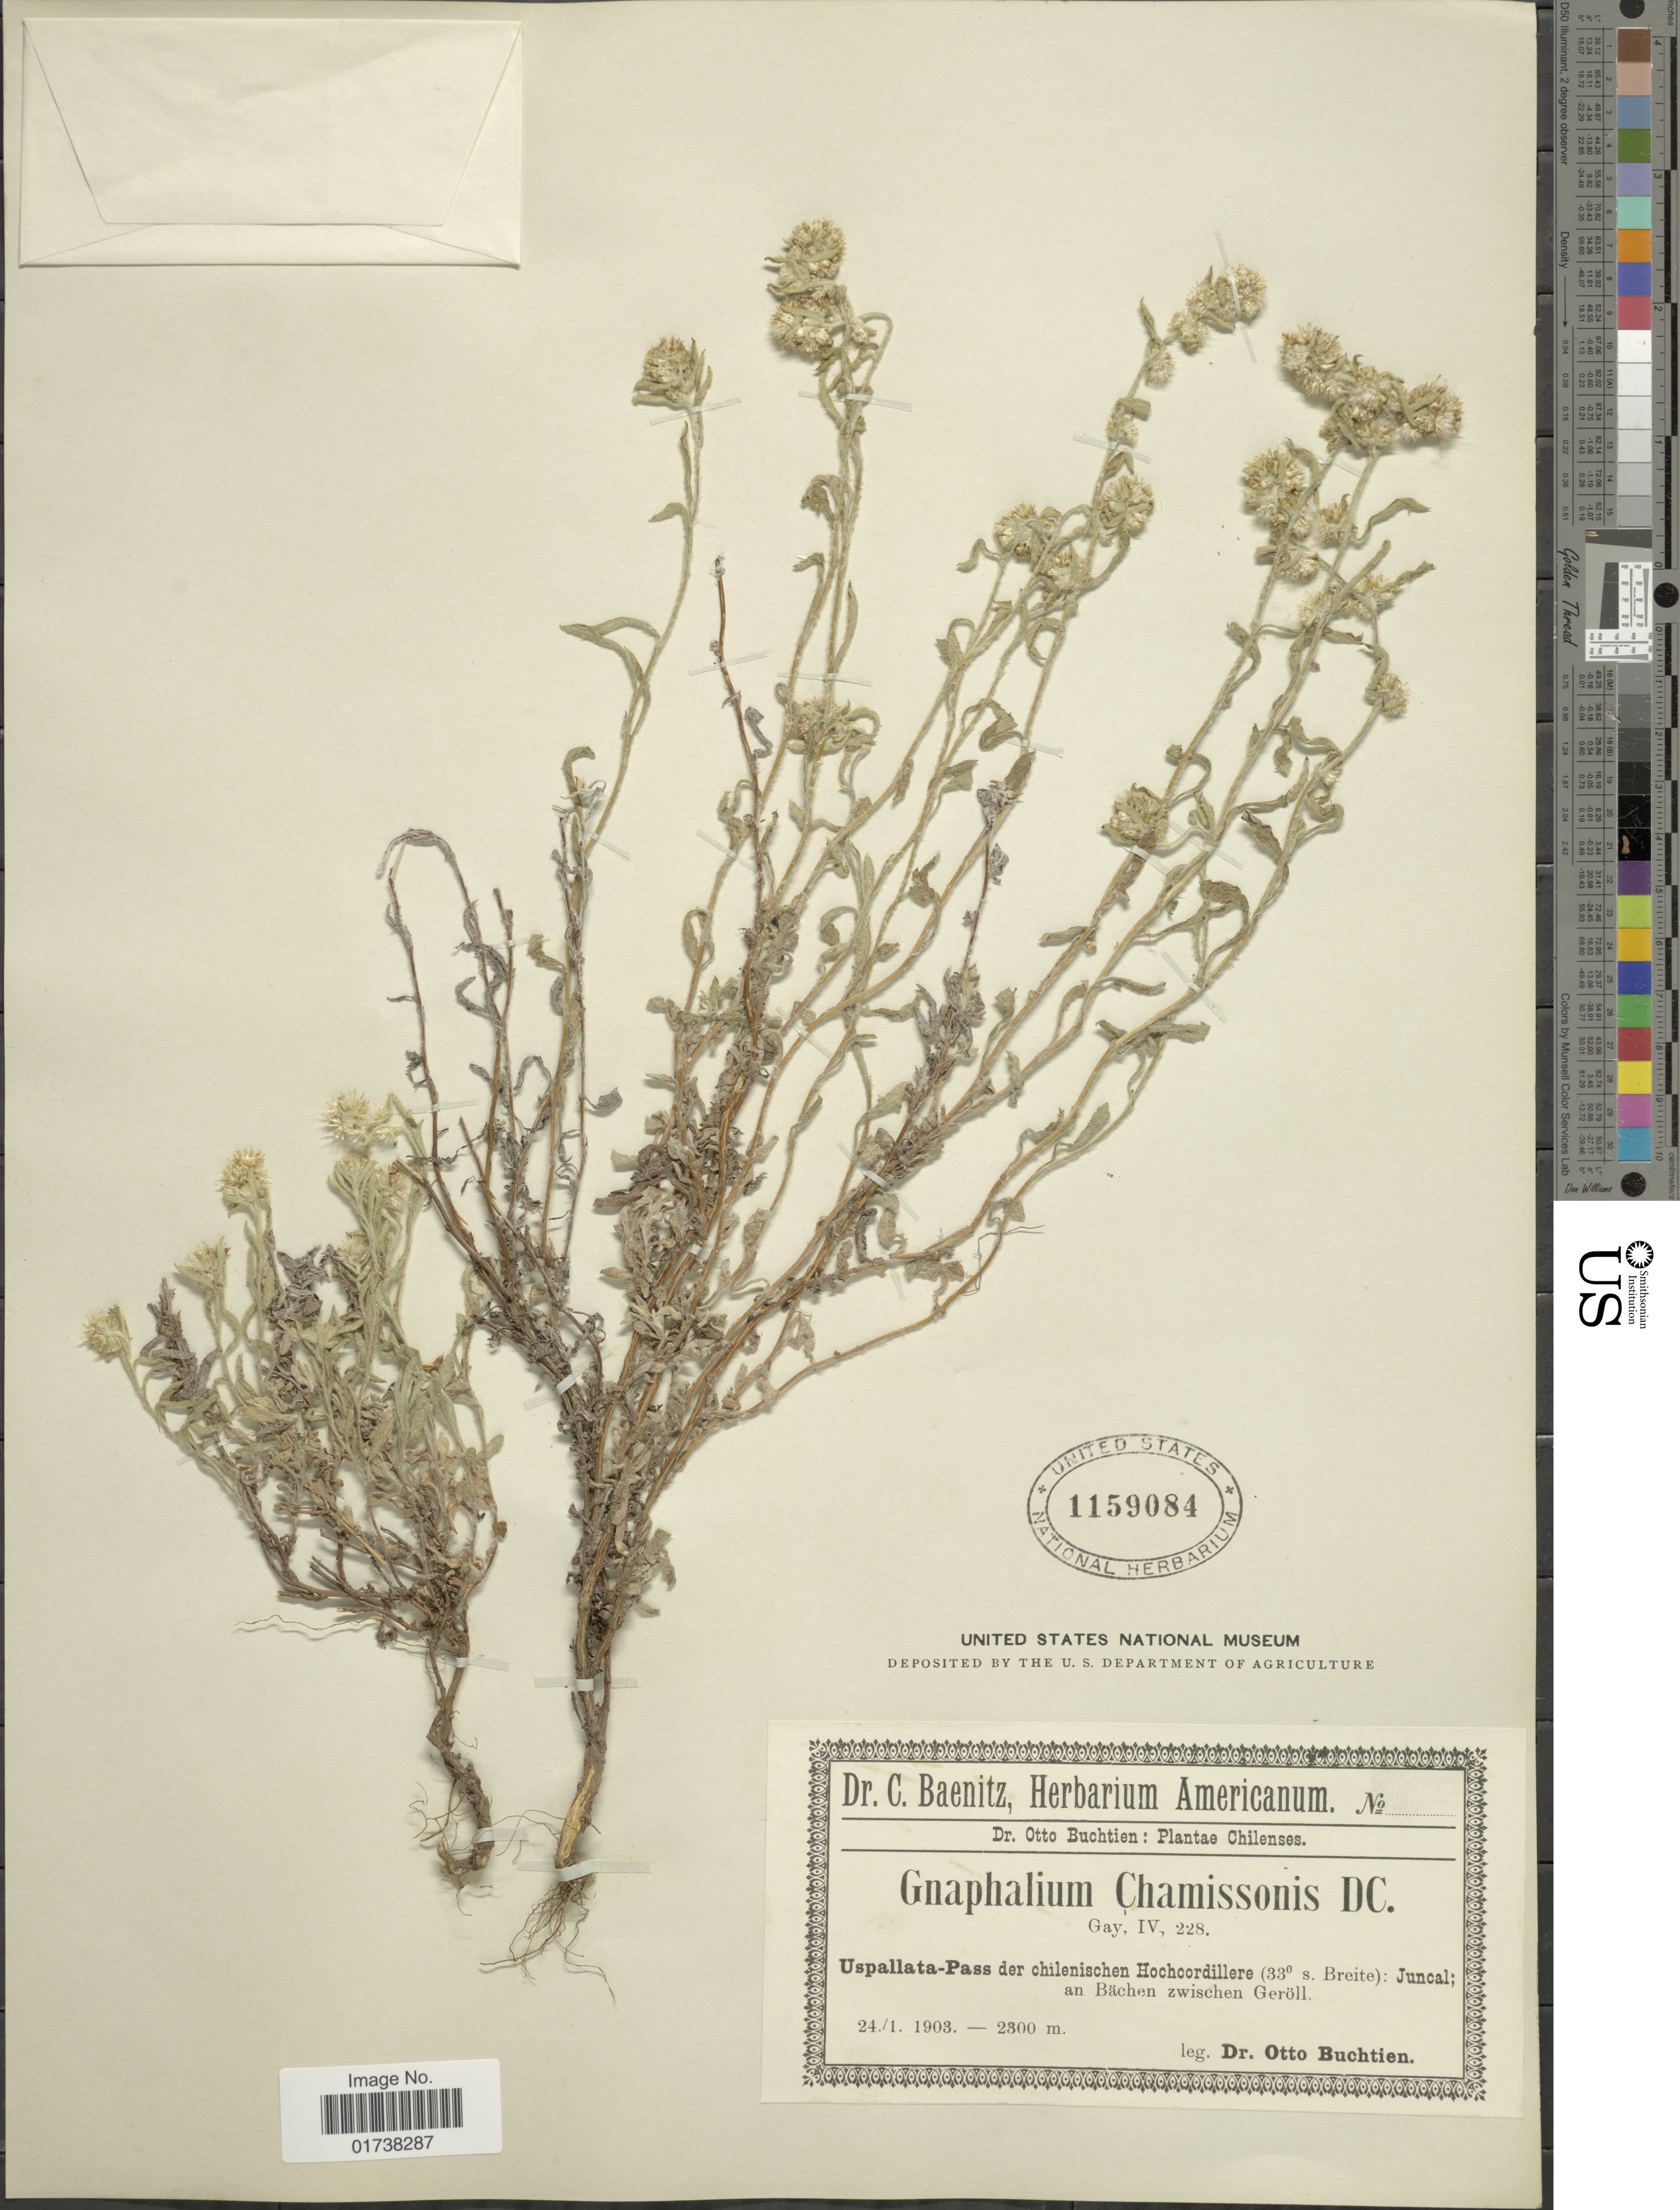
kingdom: Plantae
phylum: Tracheophyta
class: Magnoliopsida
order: Asterales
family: Asteraceae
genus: Gamochaeta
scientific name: Gamochaeta chamissonis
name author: (DC.) Cabrera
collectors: O. Buchtien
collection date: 1903-01-24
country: Chile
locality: Uspallata-Pass der Chilenischen Hochcordillere, Juncal an Bachen zwischen Geröll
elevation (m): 2300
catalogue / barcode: US 1159084